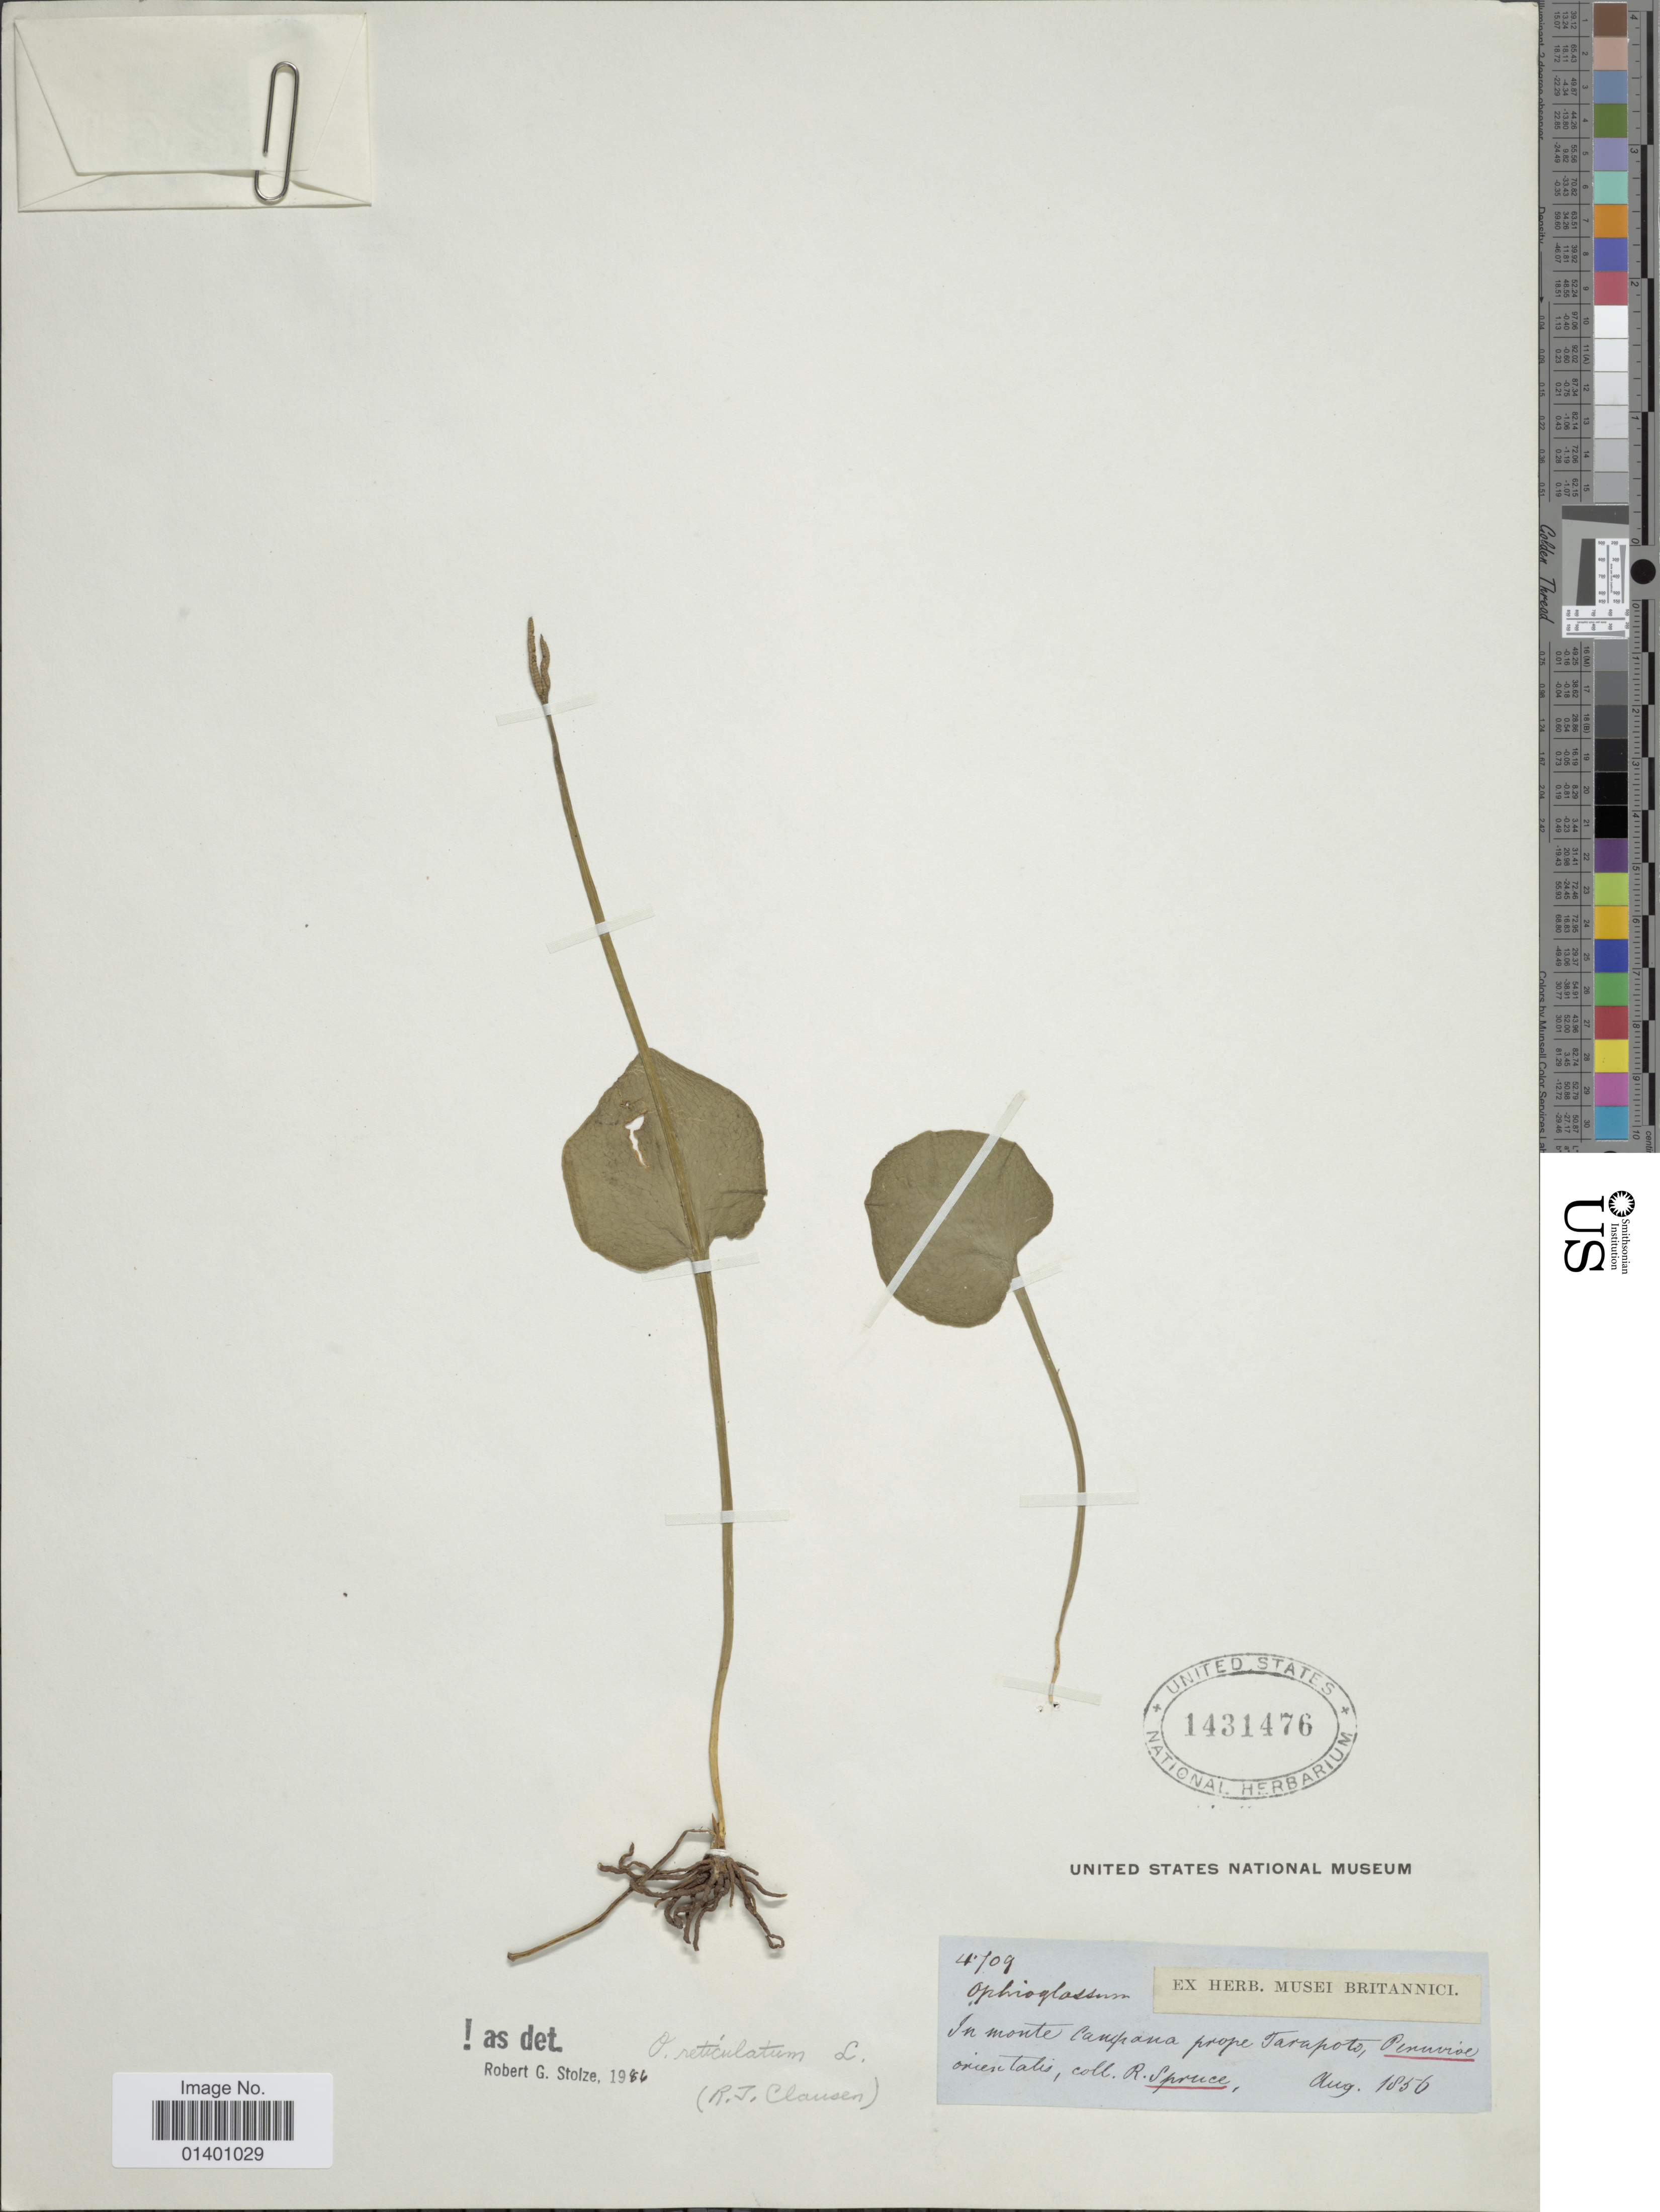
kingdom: Plantae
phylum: Tracheophyta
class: Polypodiopsida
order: Ophioglossales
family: Ophioglossaceae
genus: Ophioglossum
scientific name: Ophioglossum reticulatum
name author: L.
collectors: R. Spruce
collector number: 4709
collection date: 1856-08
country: Peru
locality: In monte Campana, prope Tarapoto, Peruviae orientalis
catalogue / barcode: US 1431476